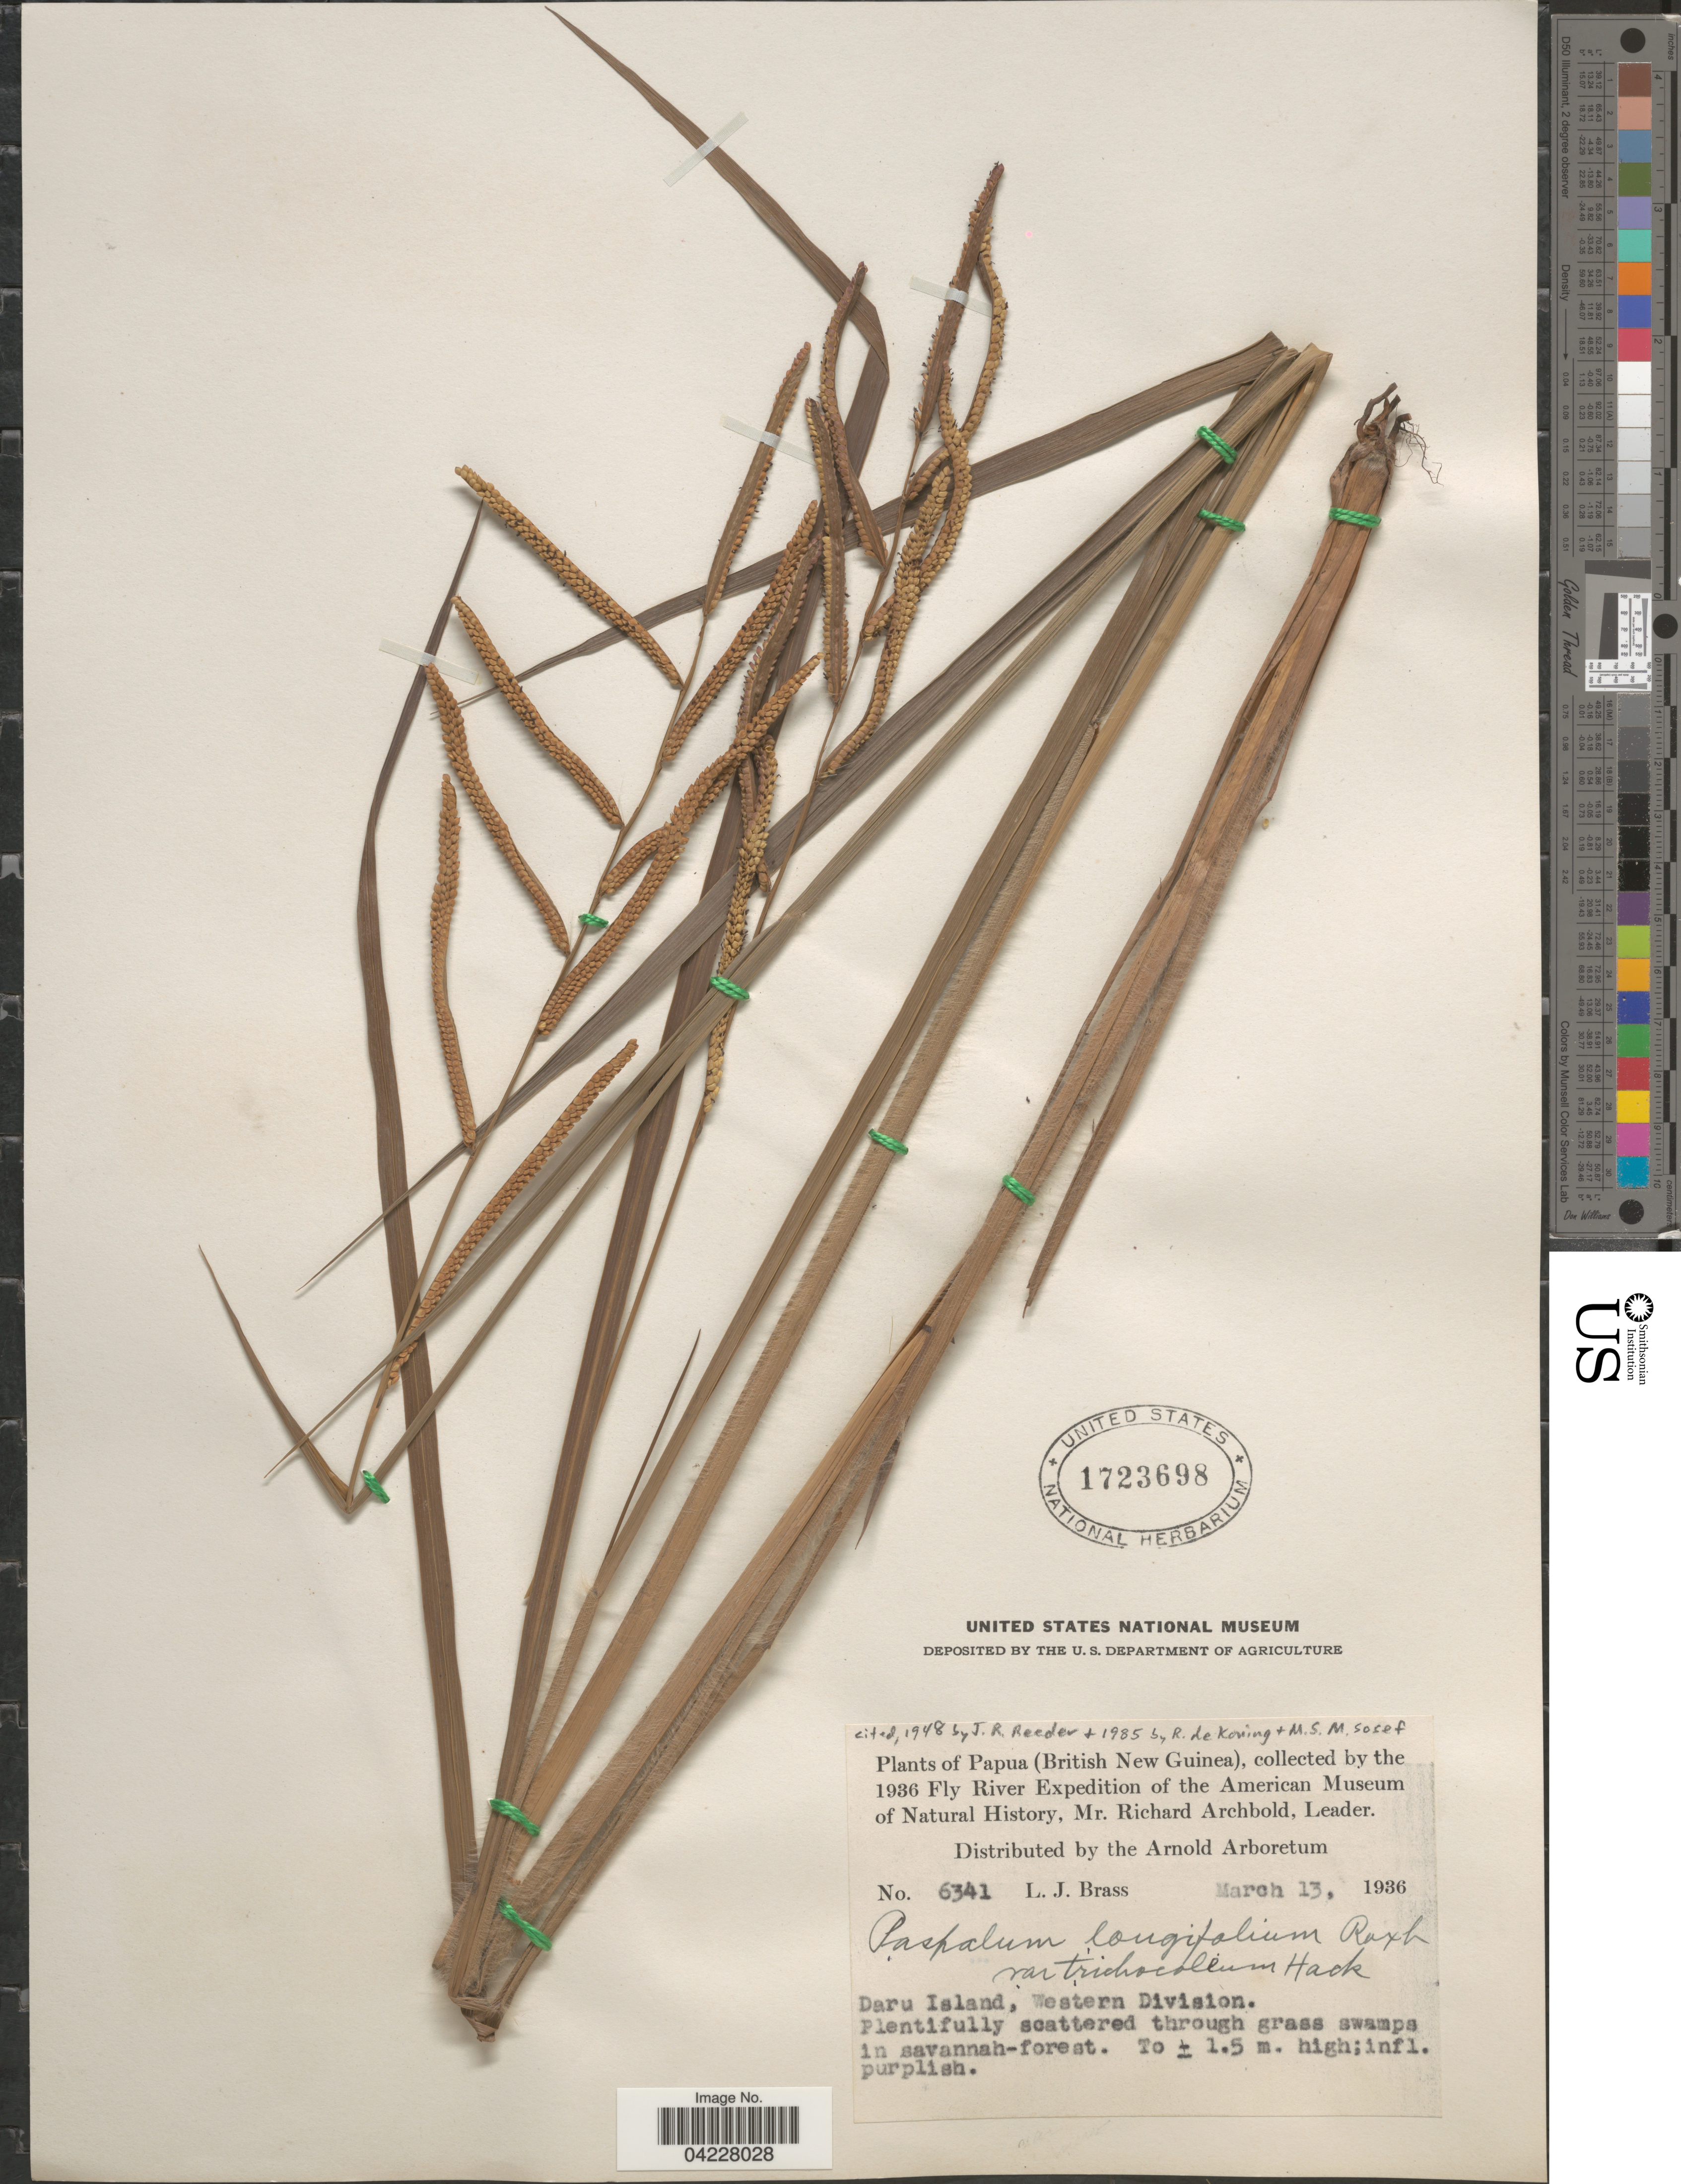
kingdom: Plantae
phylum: Tracheophyta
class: Liliopsida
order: Poales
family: Poaceae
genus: Paspalum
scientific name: Paspalum longifolium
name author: Roxb.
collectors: L. J. Brass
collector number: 6341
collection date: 1936-03-13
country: Papua New Guinea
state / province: Manus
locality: Papua (British New Guinea), the 1936 Fly River Expedition of the American Museum of Natural History. Daru Island, Western Division.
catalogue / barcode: US 1723698